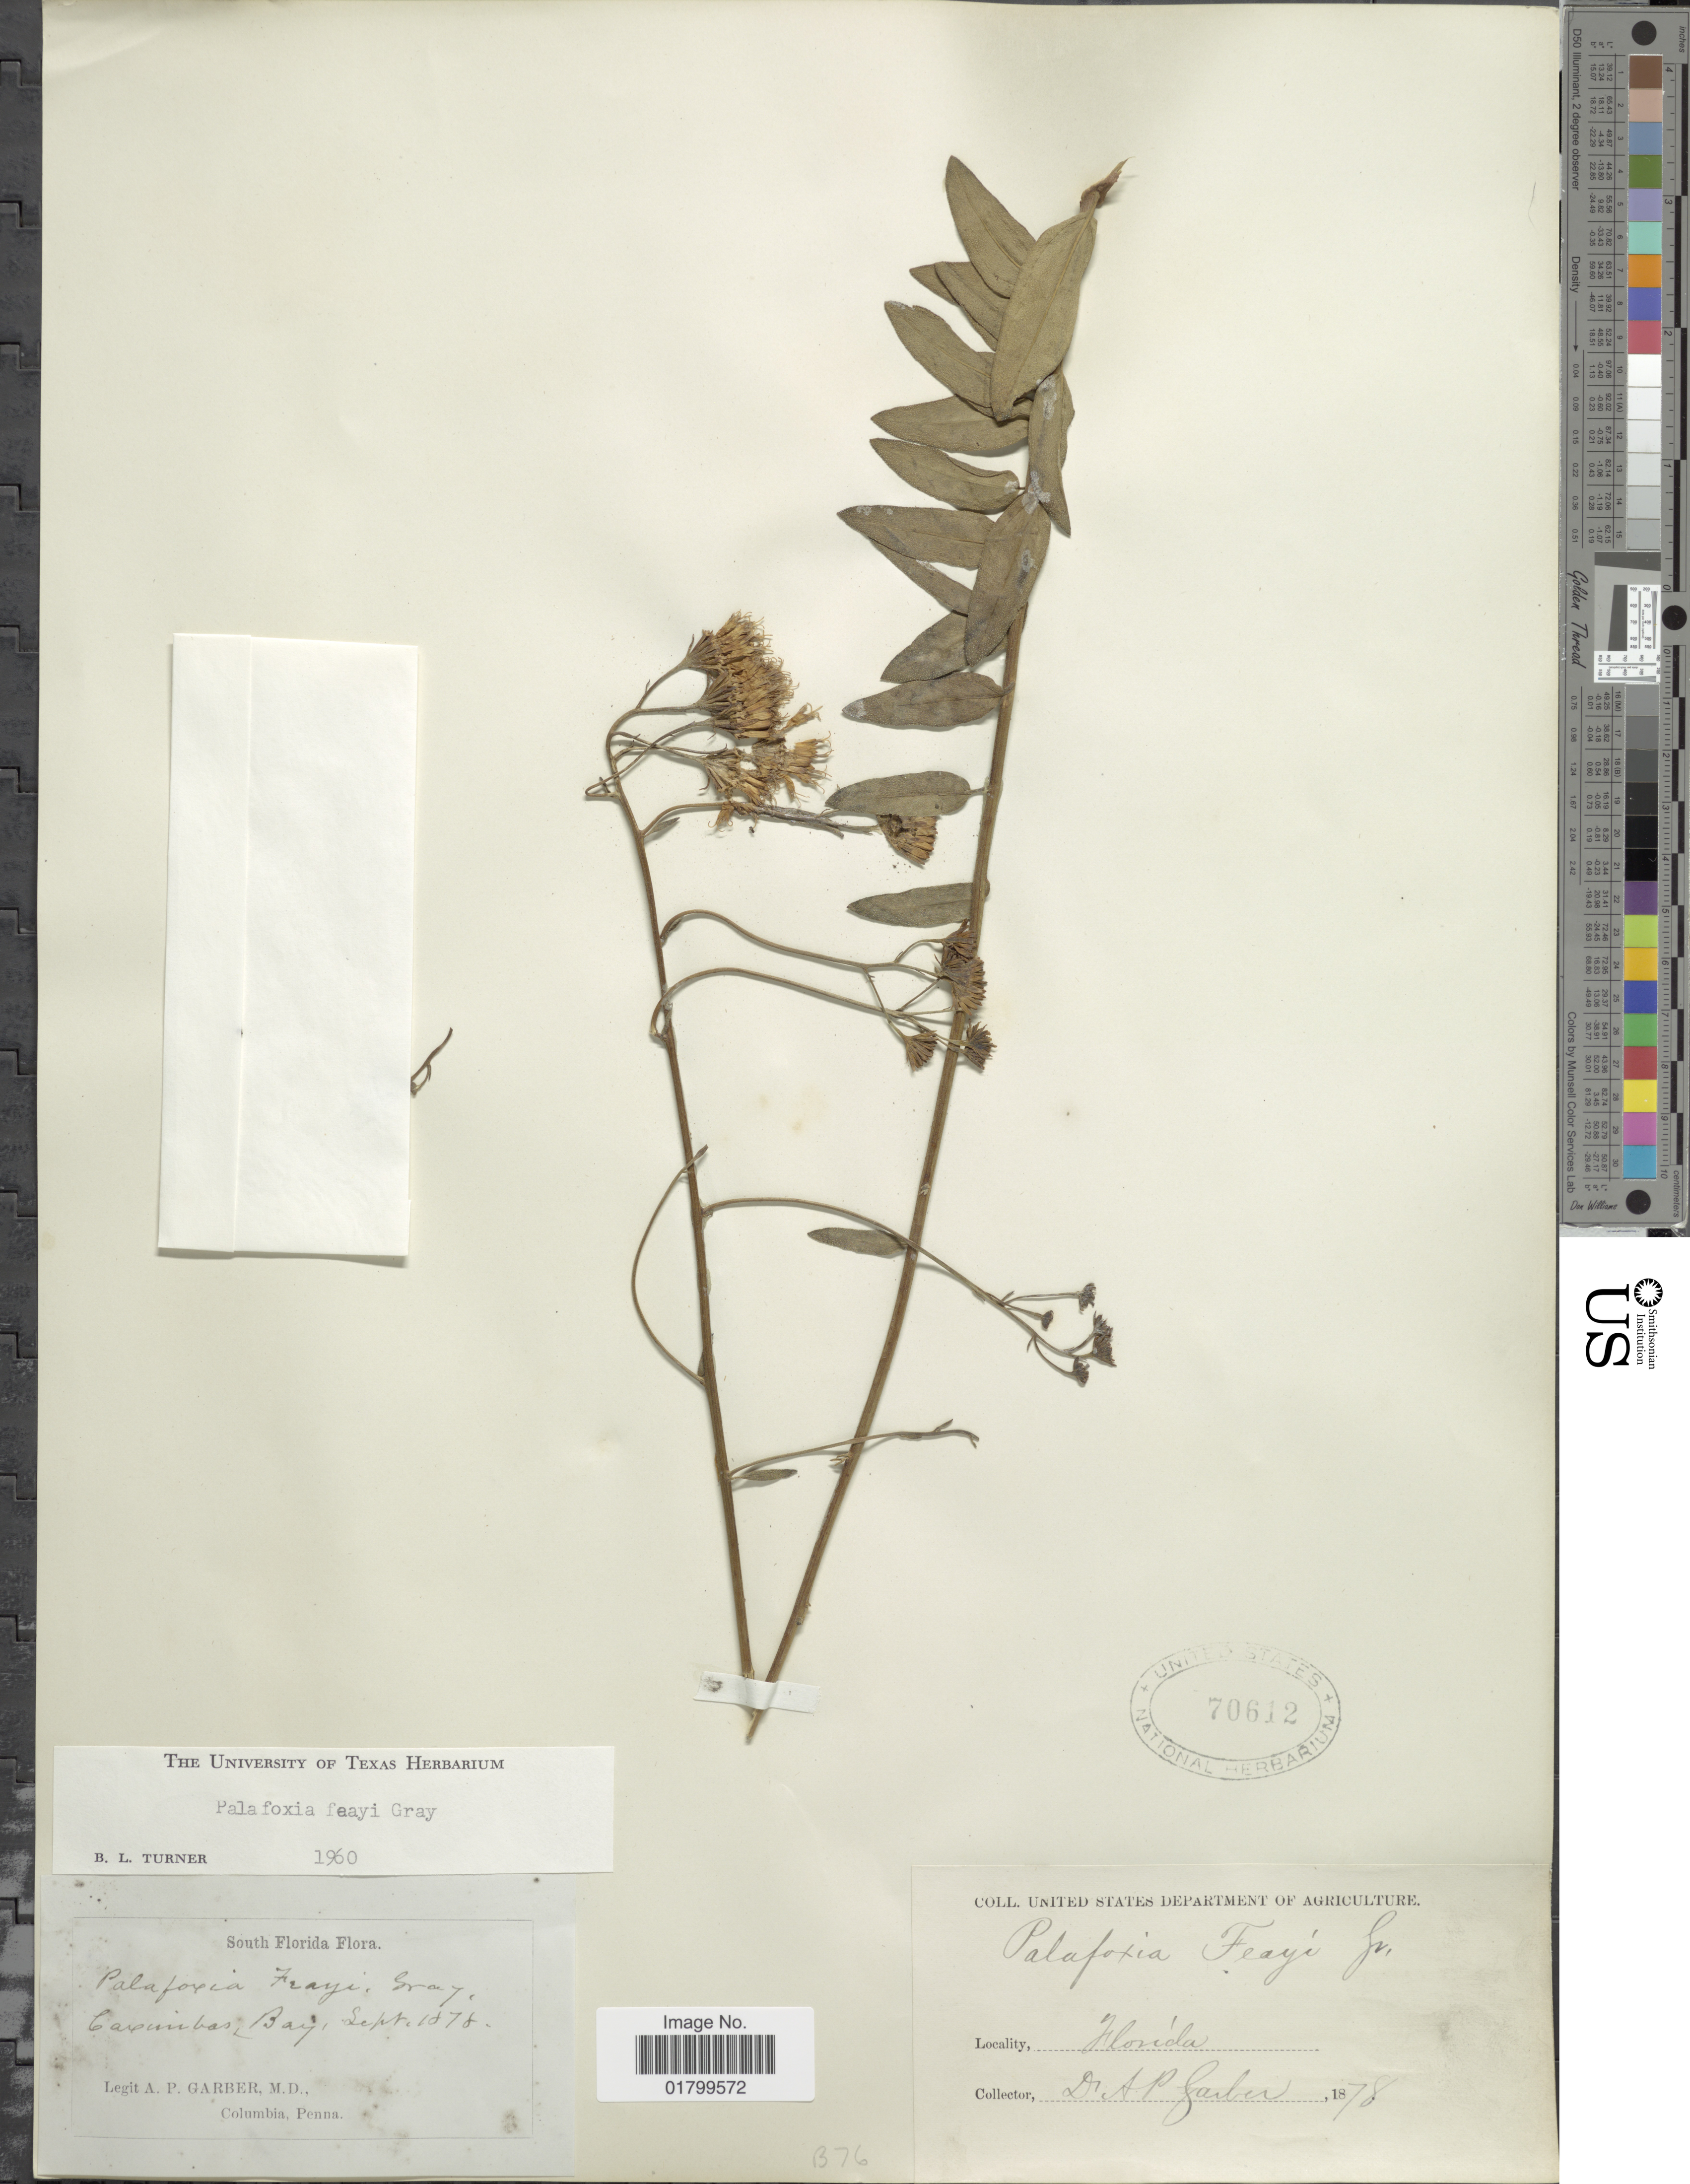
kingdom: Plantae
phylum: Tracheophyta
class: Magnoliopsida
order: Asterales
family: Asteraceae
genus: Palafoxia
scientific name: Palafoxia feayi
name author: A. Gray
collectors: A. P. Garber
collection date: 1878-09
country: United States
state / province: Florida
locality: South Florida, Carumbas Bay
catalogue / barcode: US 70612